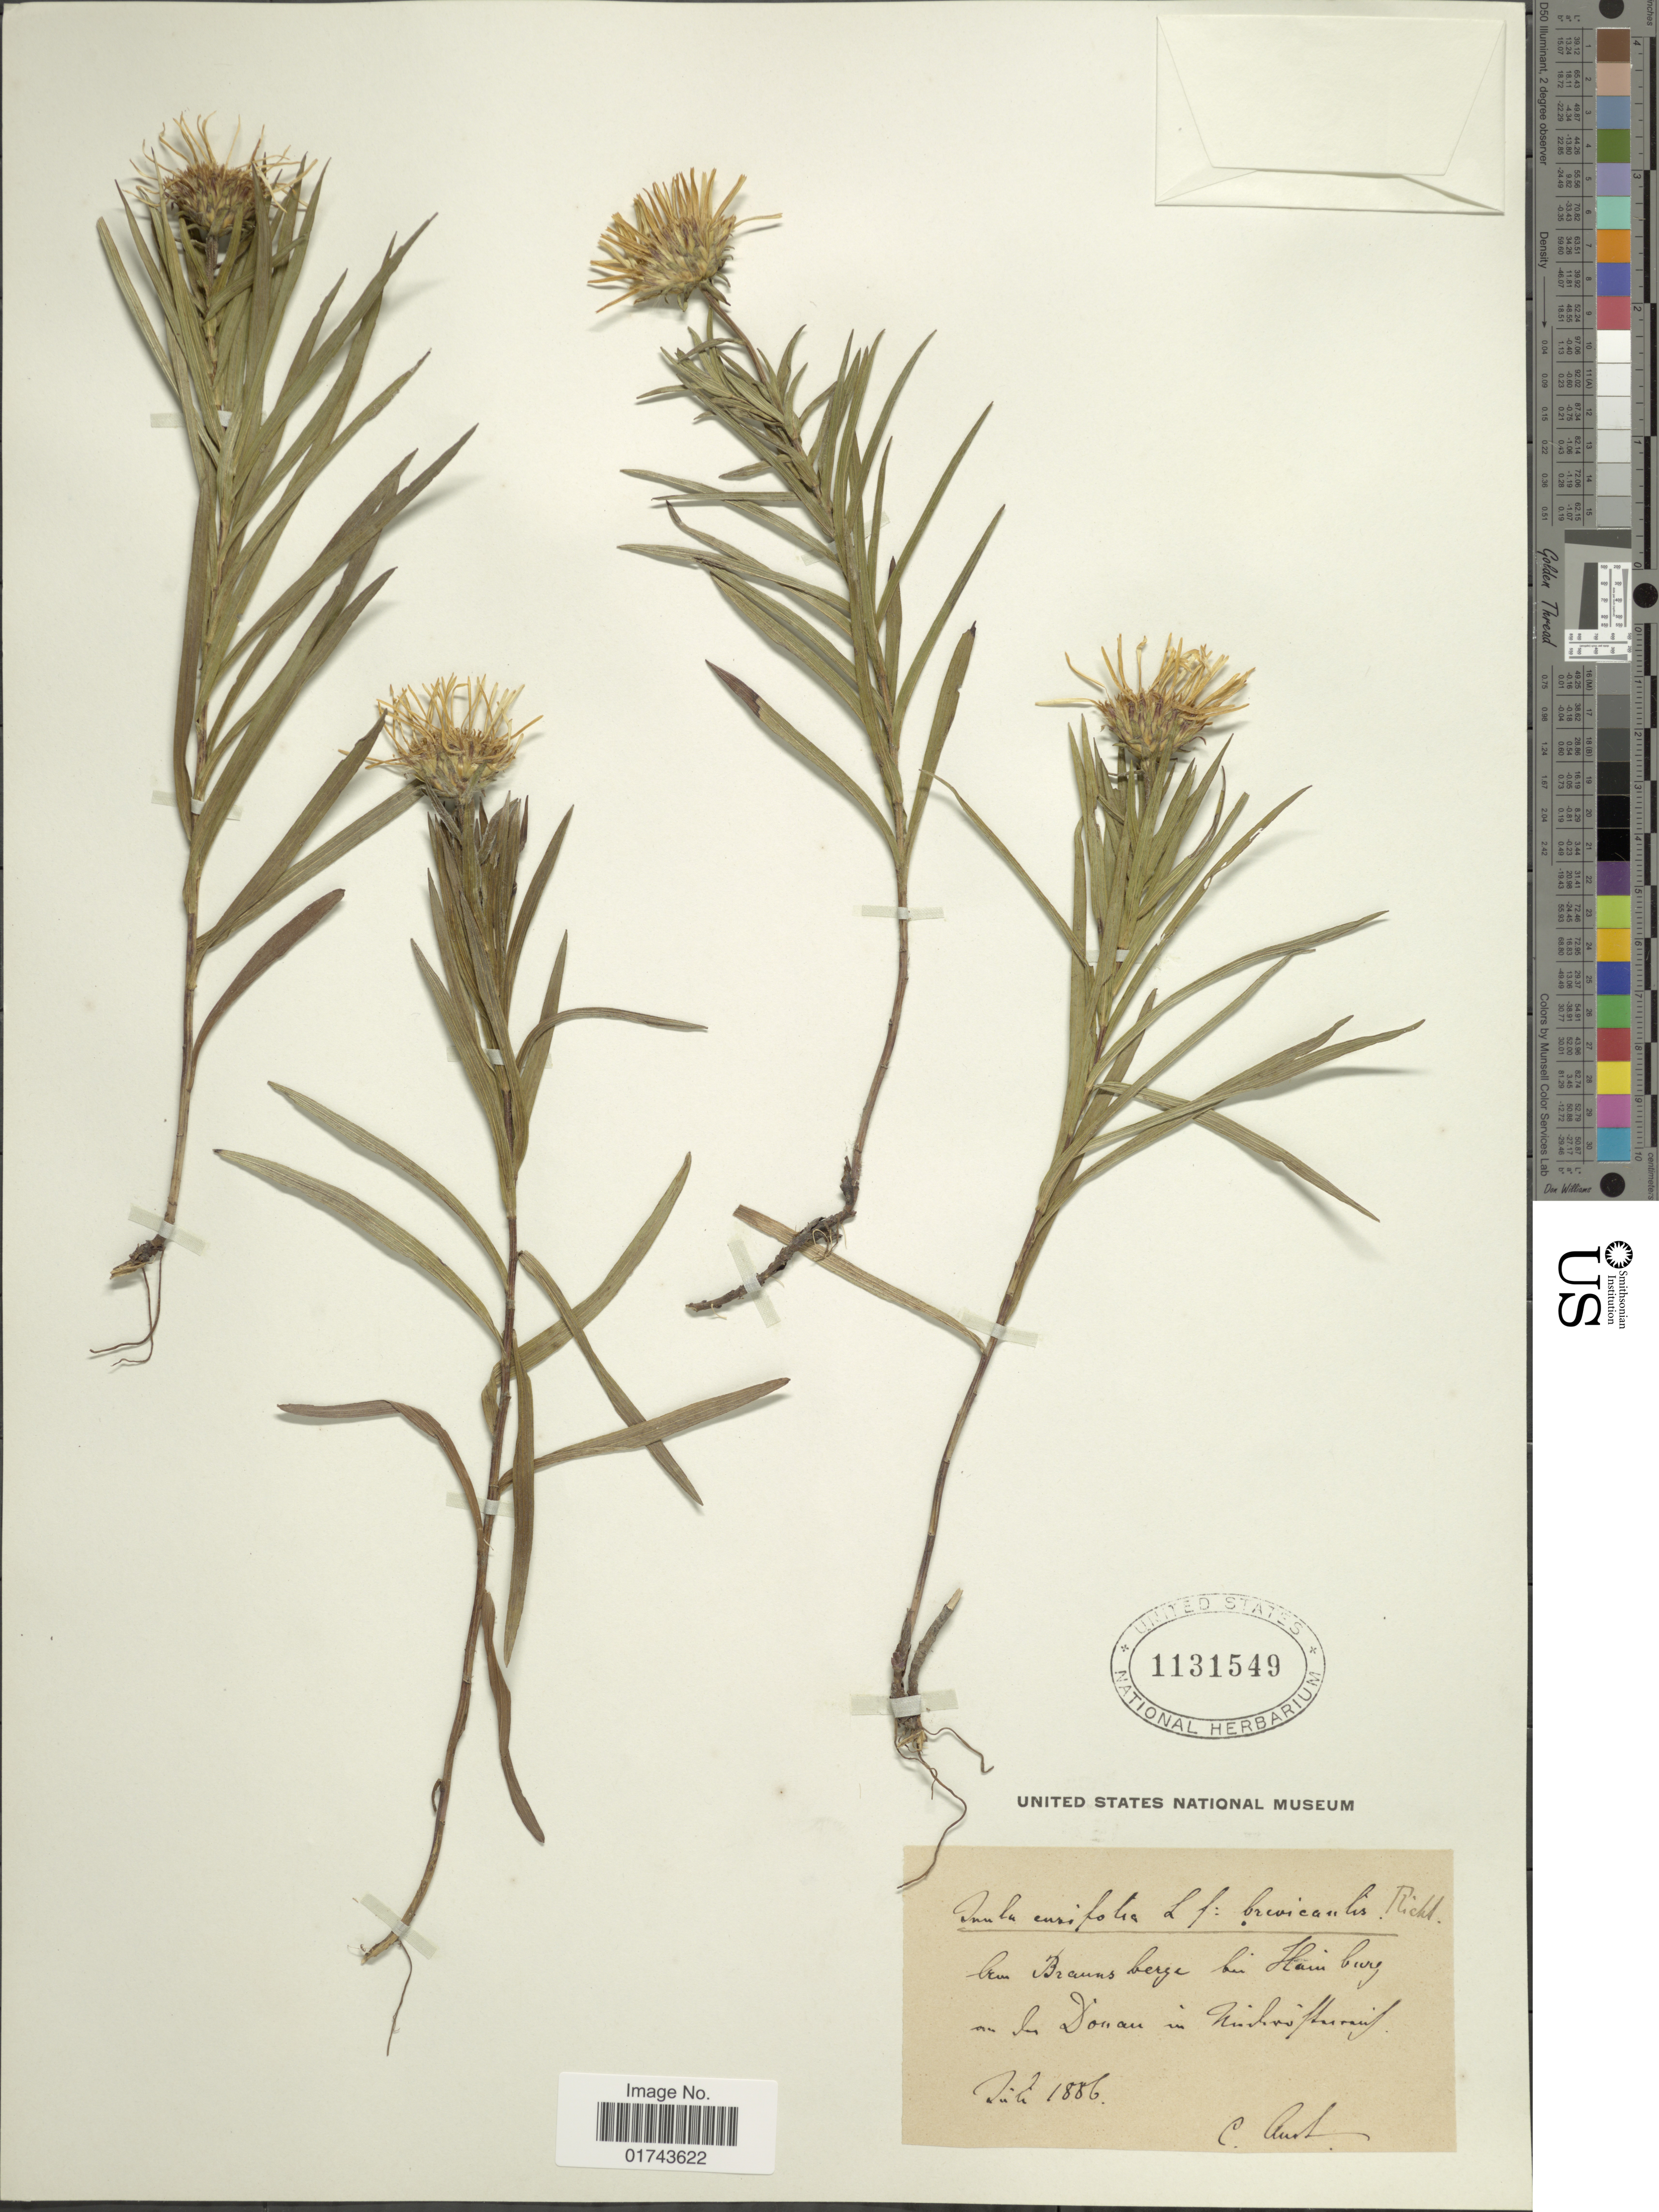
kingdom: Plantae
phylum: Tracheophyta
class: Magnoliopsida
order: Asterales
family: Asteraceae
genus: Inula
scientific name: Inula ensifolia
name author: L.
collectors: C. Aust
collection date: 1886-07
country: Austria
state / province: Niederosterreich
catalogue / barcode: US 1131549